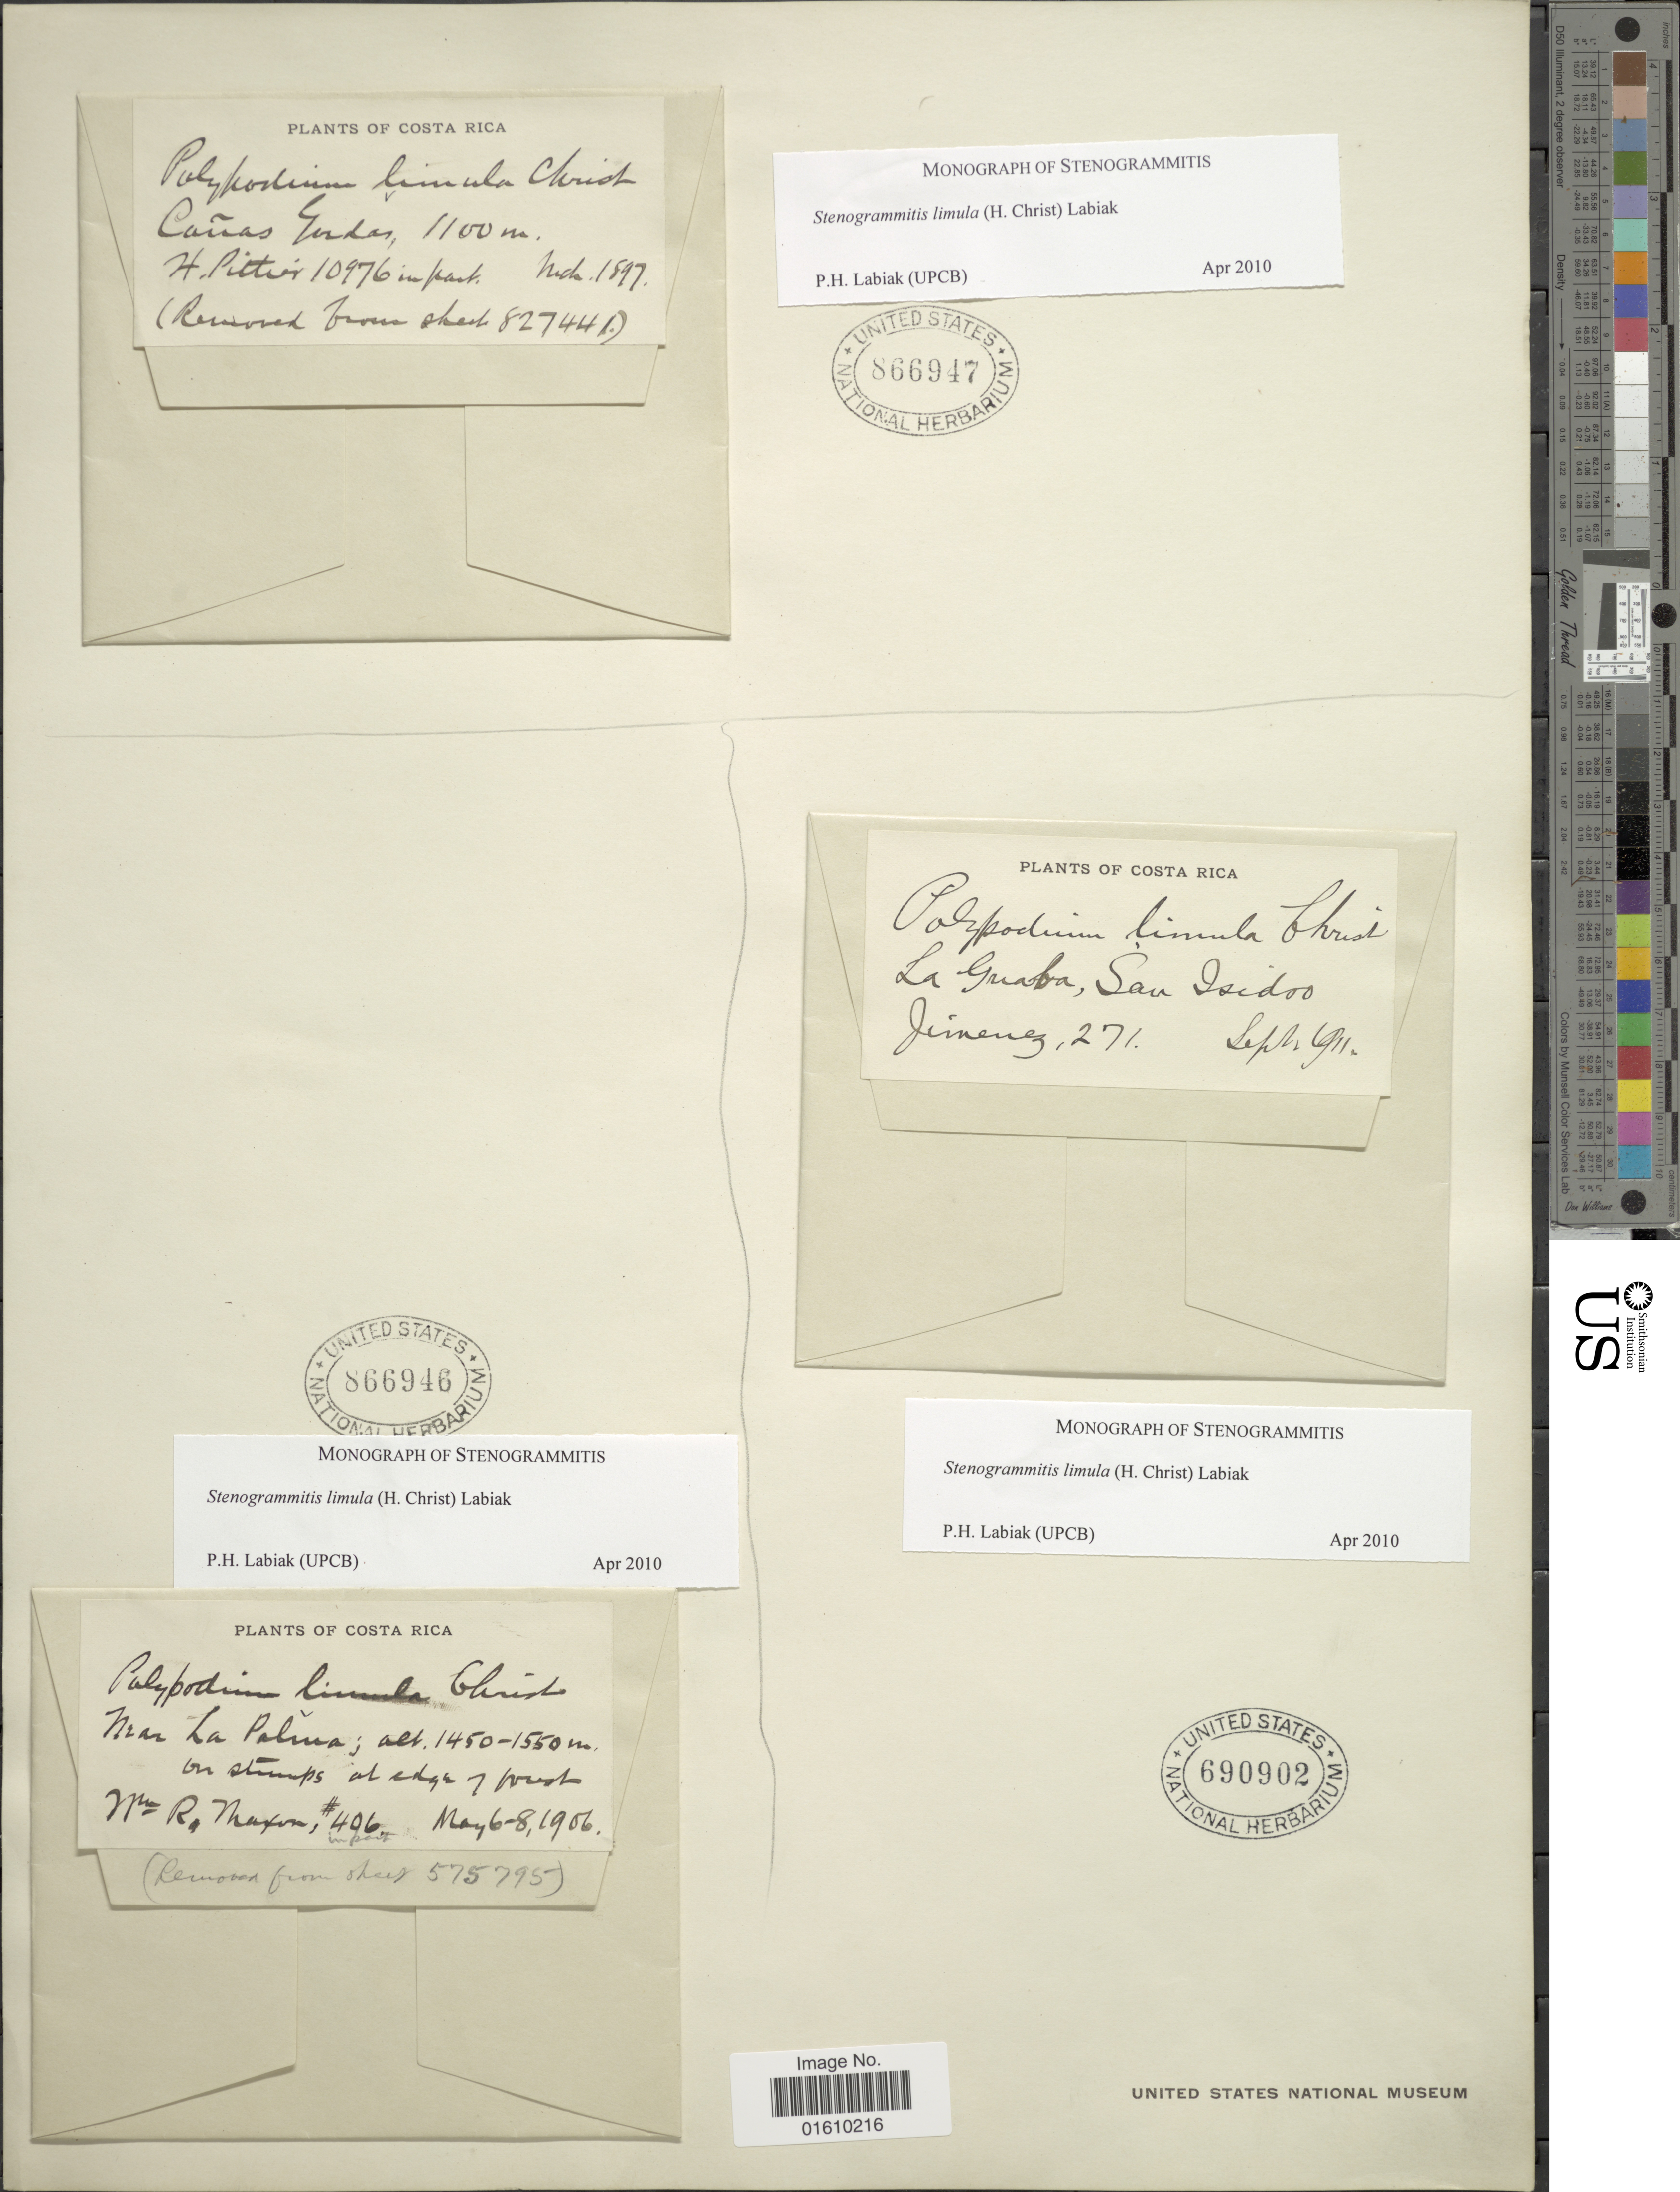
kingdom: Plantae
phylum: Tracheophyta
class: Polypodiopsida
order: Polypodiales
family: Polypodiaceae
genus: Stenogrammitis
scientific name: Stenogrammitis limula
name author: (Christ) Labiak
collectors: W. R. Maxon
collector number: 406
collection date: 1906-05-06/1906-05-08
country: Costa Rica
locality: Near La Palma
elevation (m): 1450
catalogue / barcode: US 866946